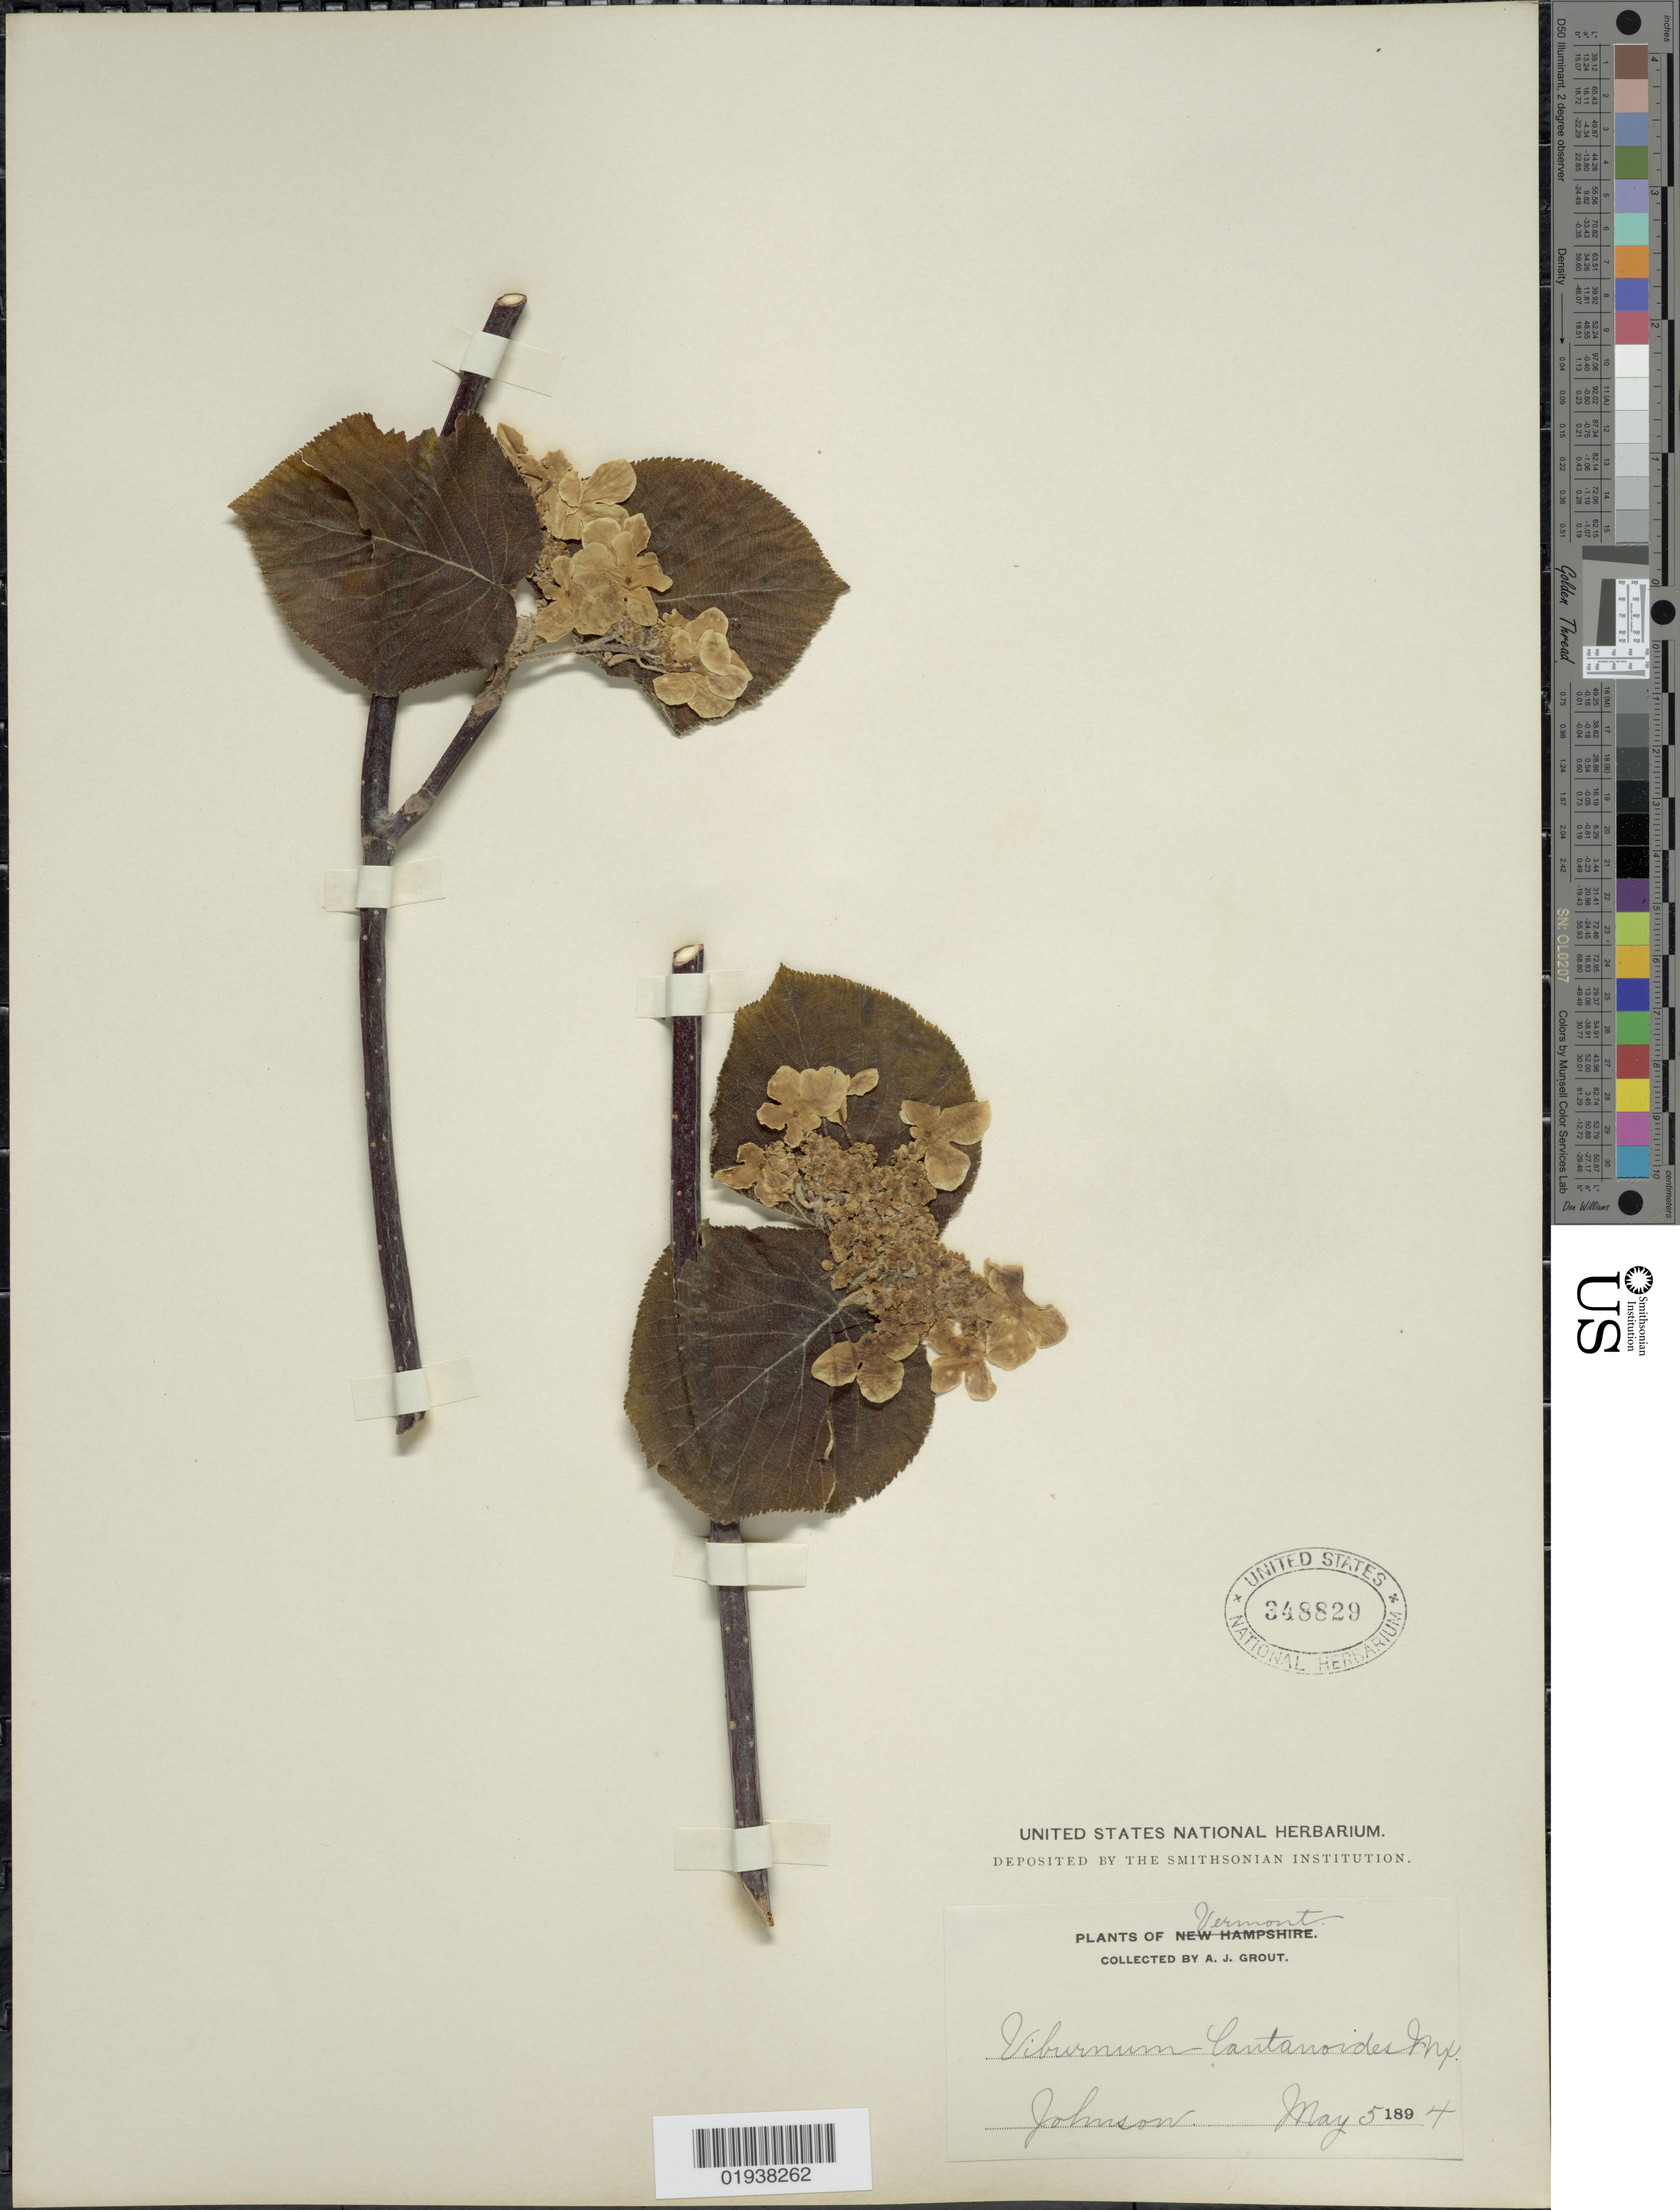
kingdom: Plantae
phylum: Tracheophyta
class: Magnoliopsida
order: Dipsacales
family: Viburnaceae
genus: Viburnum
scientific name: Viburnum alnifolium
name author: Marshall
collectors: A. J. Grout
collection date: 1894-05-05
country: United States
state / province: Vermont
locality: Johnson.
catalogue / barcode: US 348829